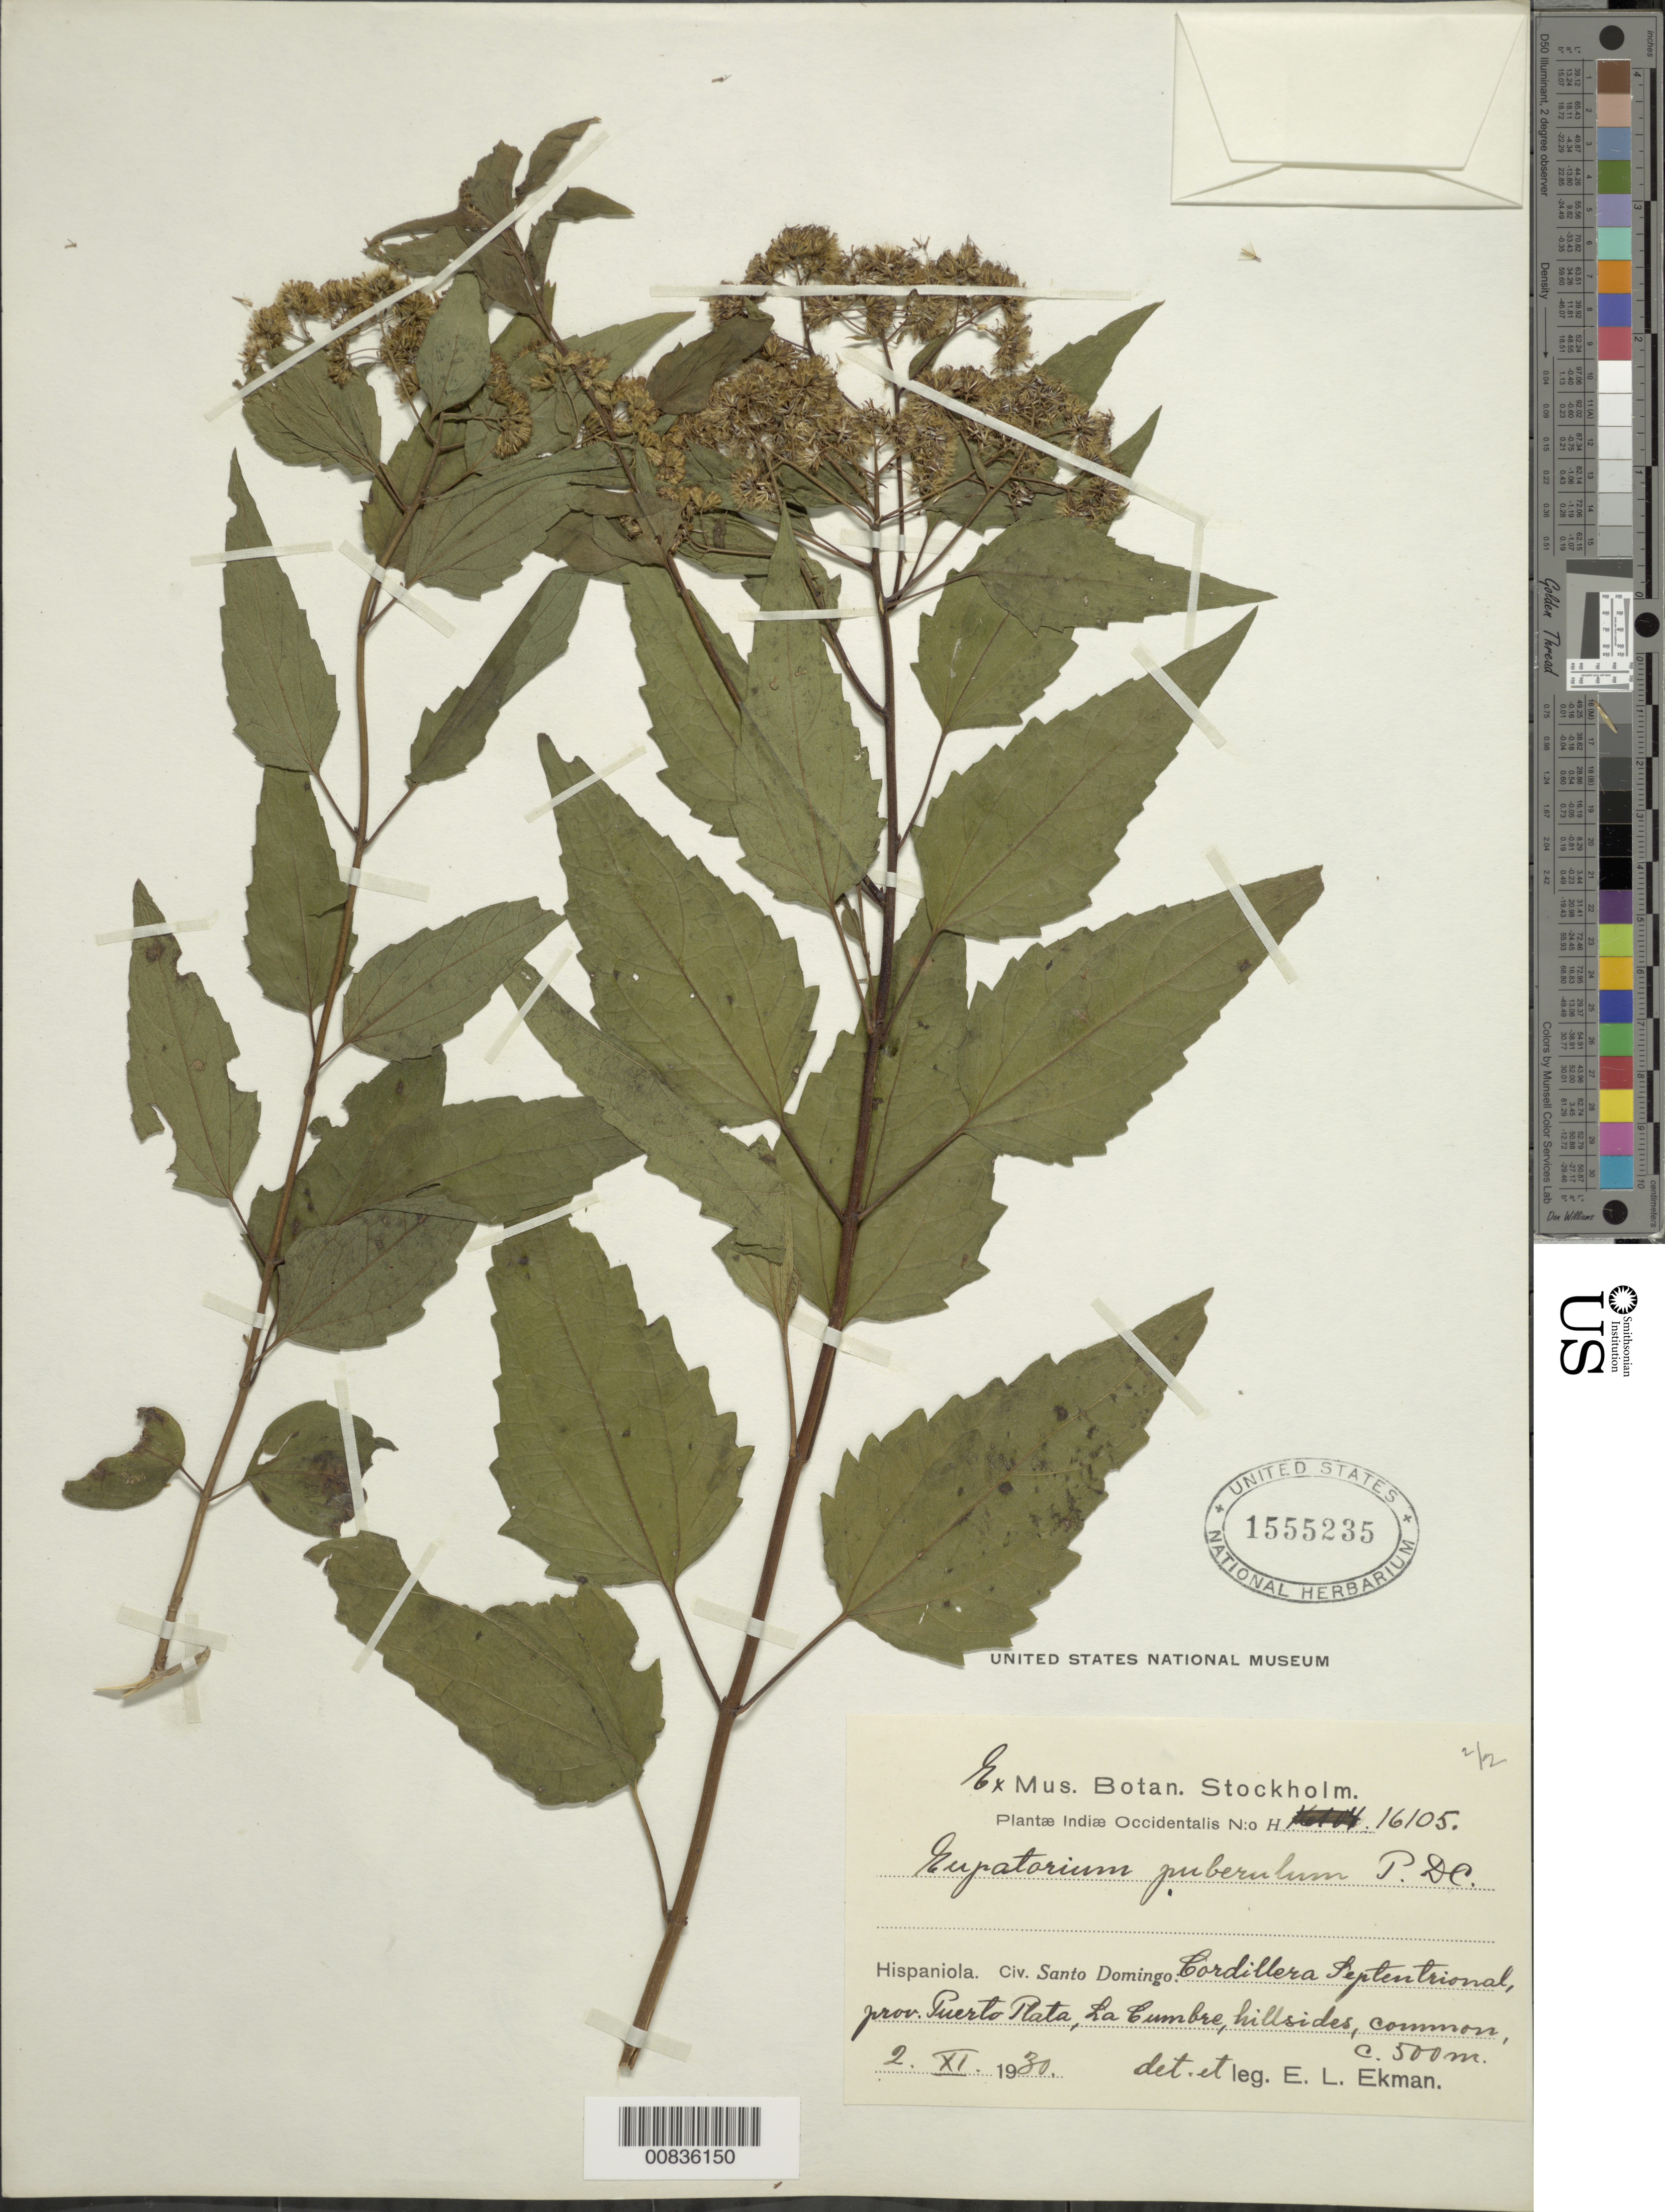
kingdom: Plantae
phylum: Tracheophyta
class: Magnoliopsida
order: Asterales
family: Asteraceae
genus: Koanophyllon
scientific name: Koanophyllon puberulum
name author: (DC.) R.M. King & H. Rob.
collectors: E. L. Ekman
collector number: H 16105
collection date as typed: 02 Nov 1930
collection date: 1930-11-02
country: Dominican Republic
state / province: Puerto Plata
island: Hispaniola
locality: Cordillera Septentrional, La Cumbre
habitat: Hillsides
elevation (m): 500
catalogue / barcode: US 1555235